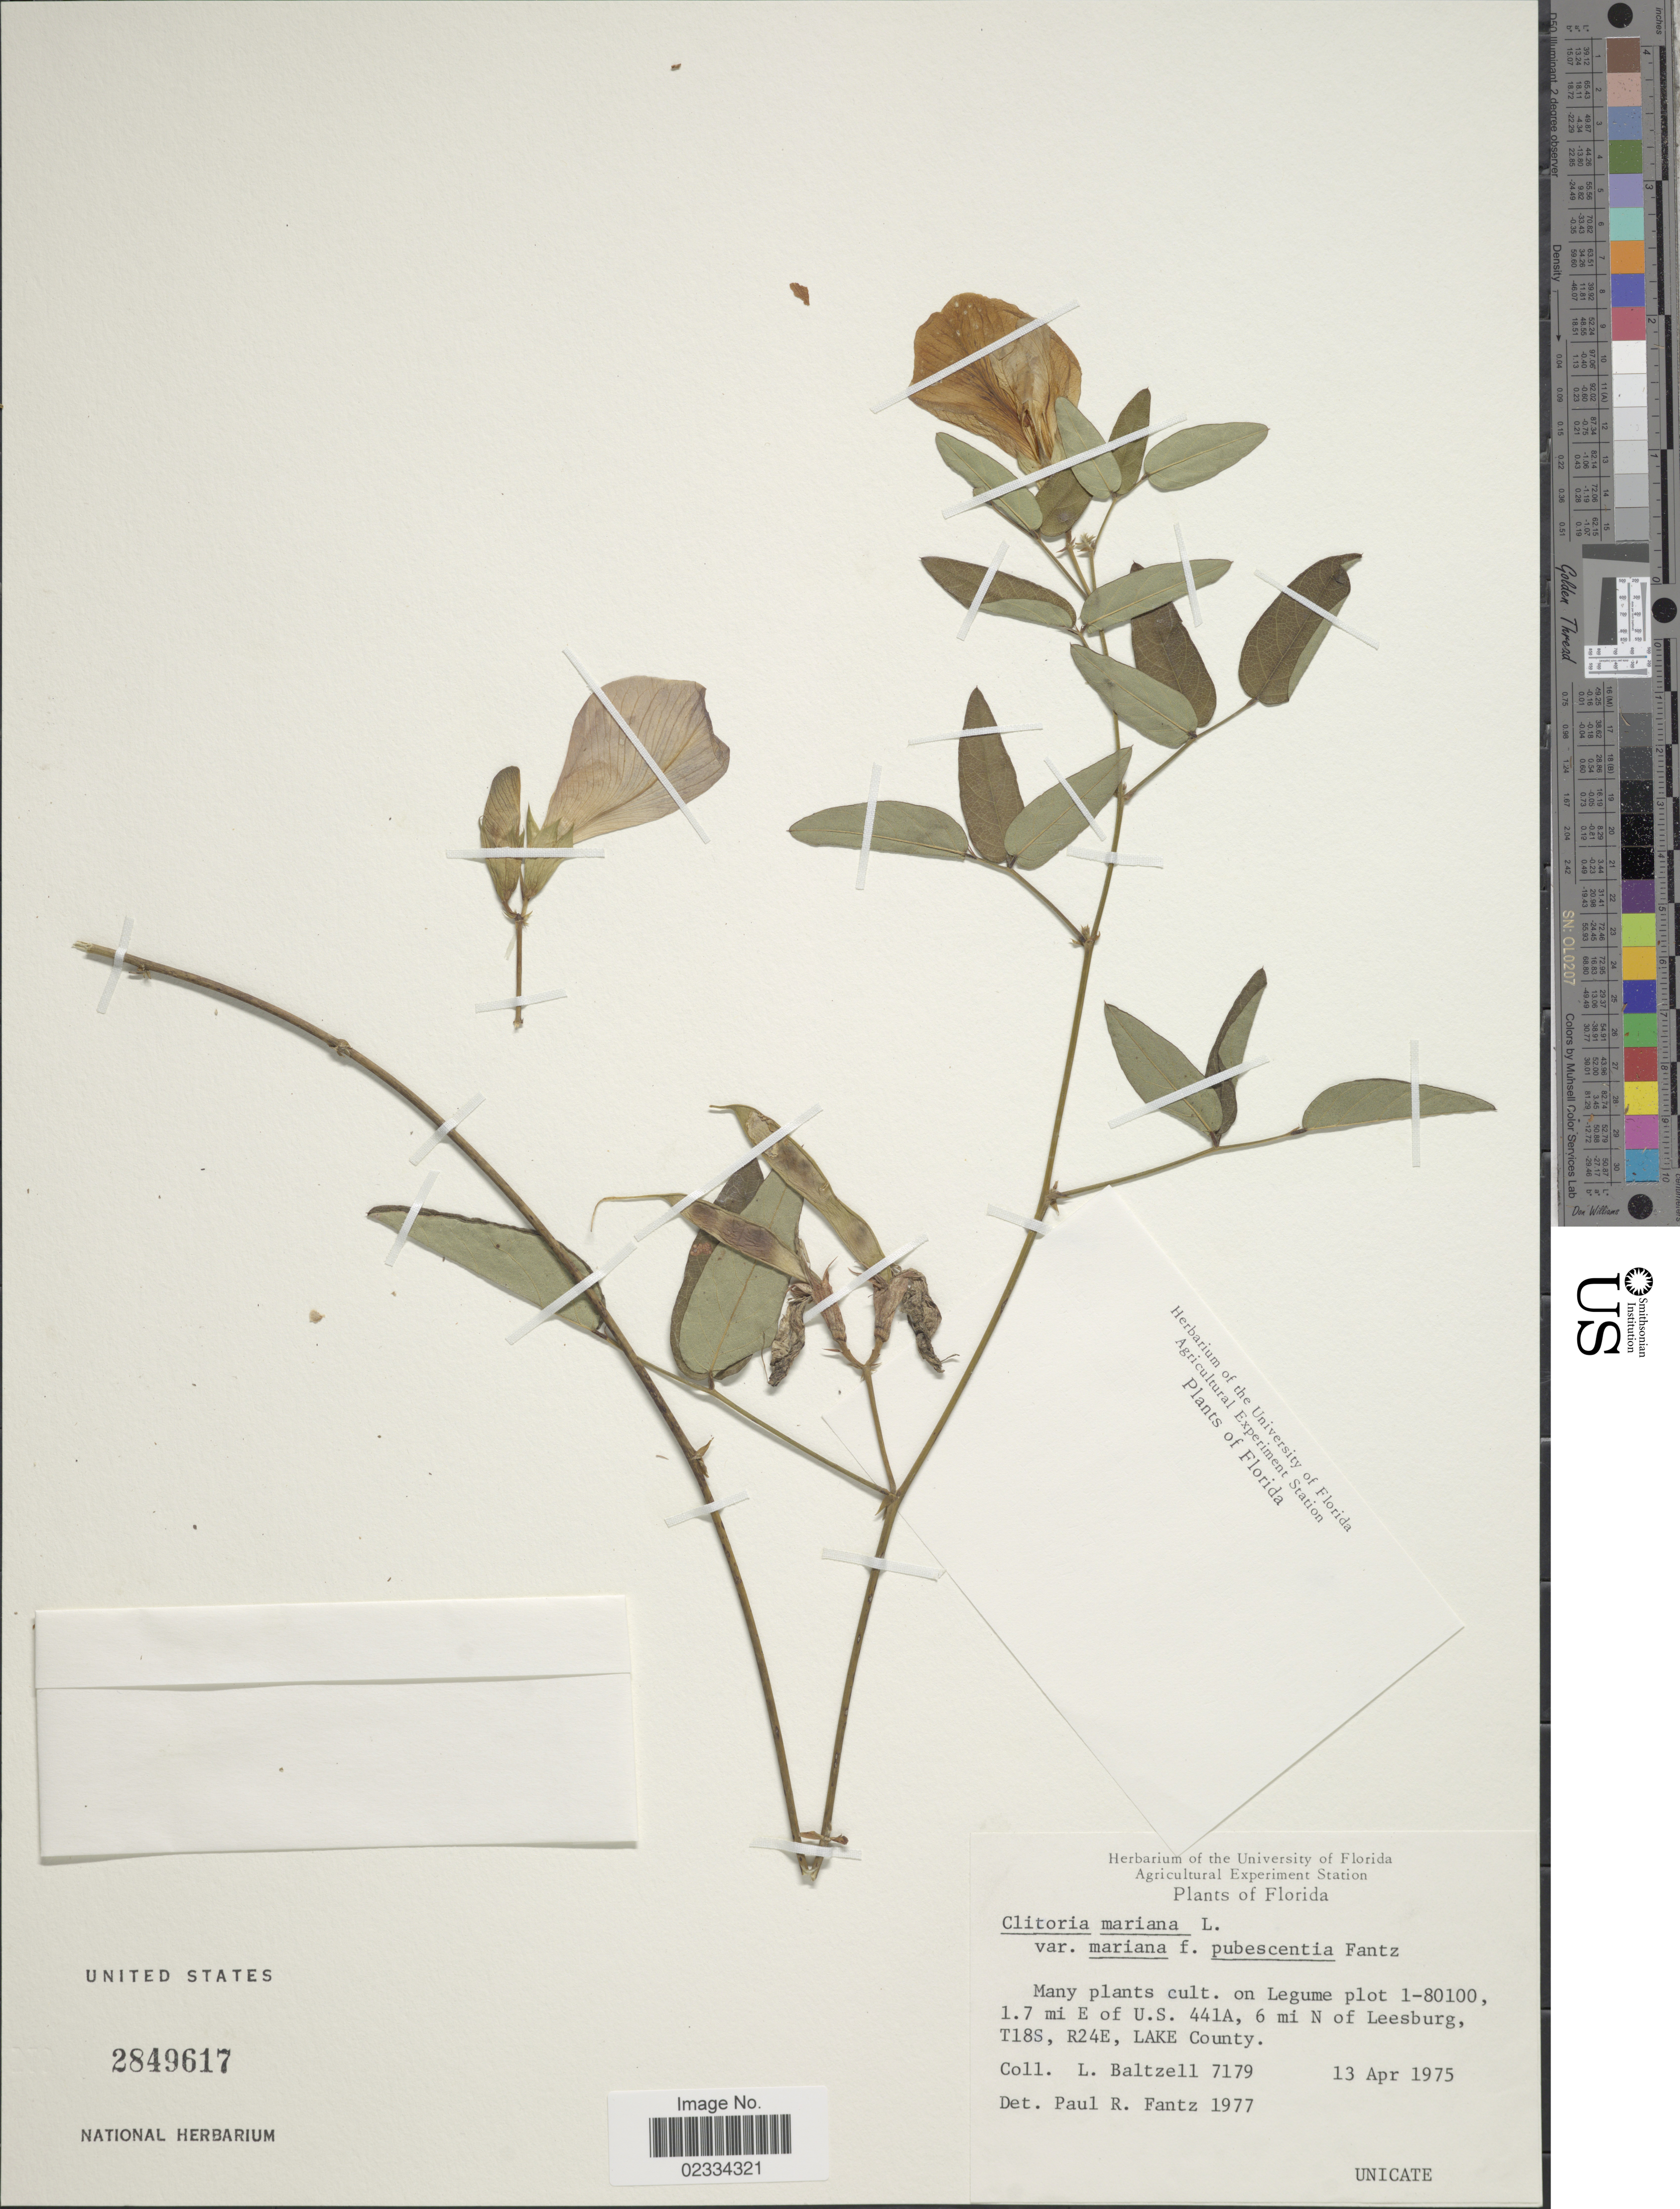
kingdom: Plantae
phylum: Tracheophyta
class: Magnoliopsida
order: Fabales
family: Fabaceae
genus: Clitoria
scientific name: Clitoria mariana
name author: L.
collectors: L. Baltzell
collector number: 7179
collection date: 1975-04-13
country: United States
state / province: Florida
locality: Legume pot 1-80100, 1.7 mi E of U.S. 441A, 6 mi N of Leesburg, T18S, R24E, Lake County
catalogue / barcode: US 2849617